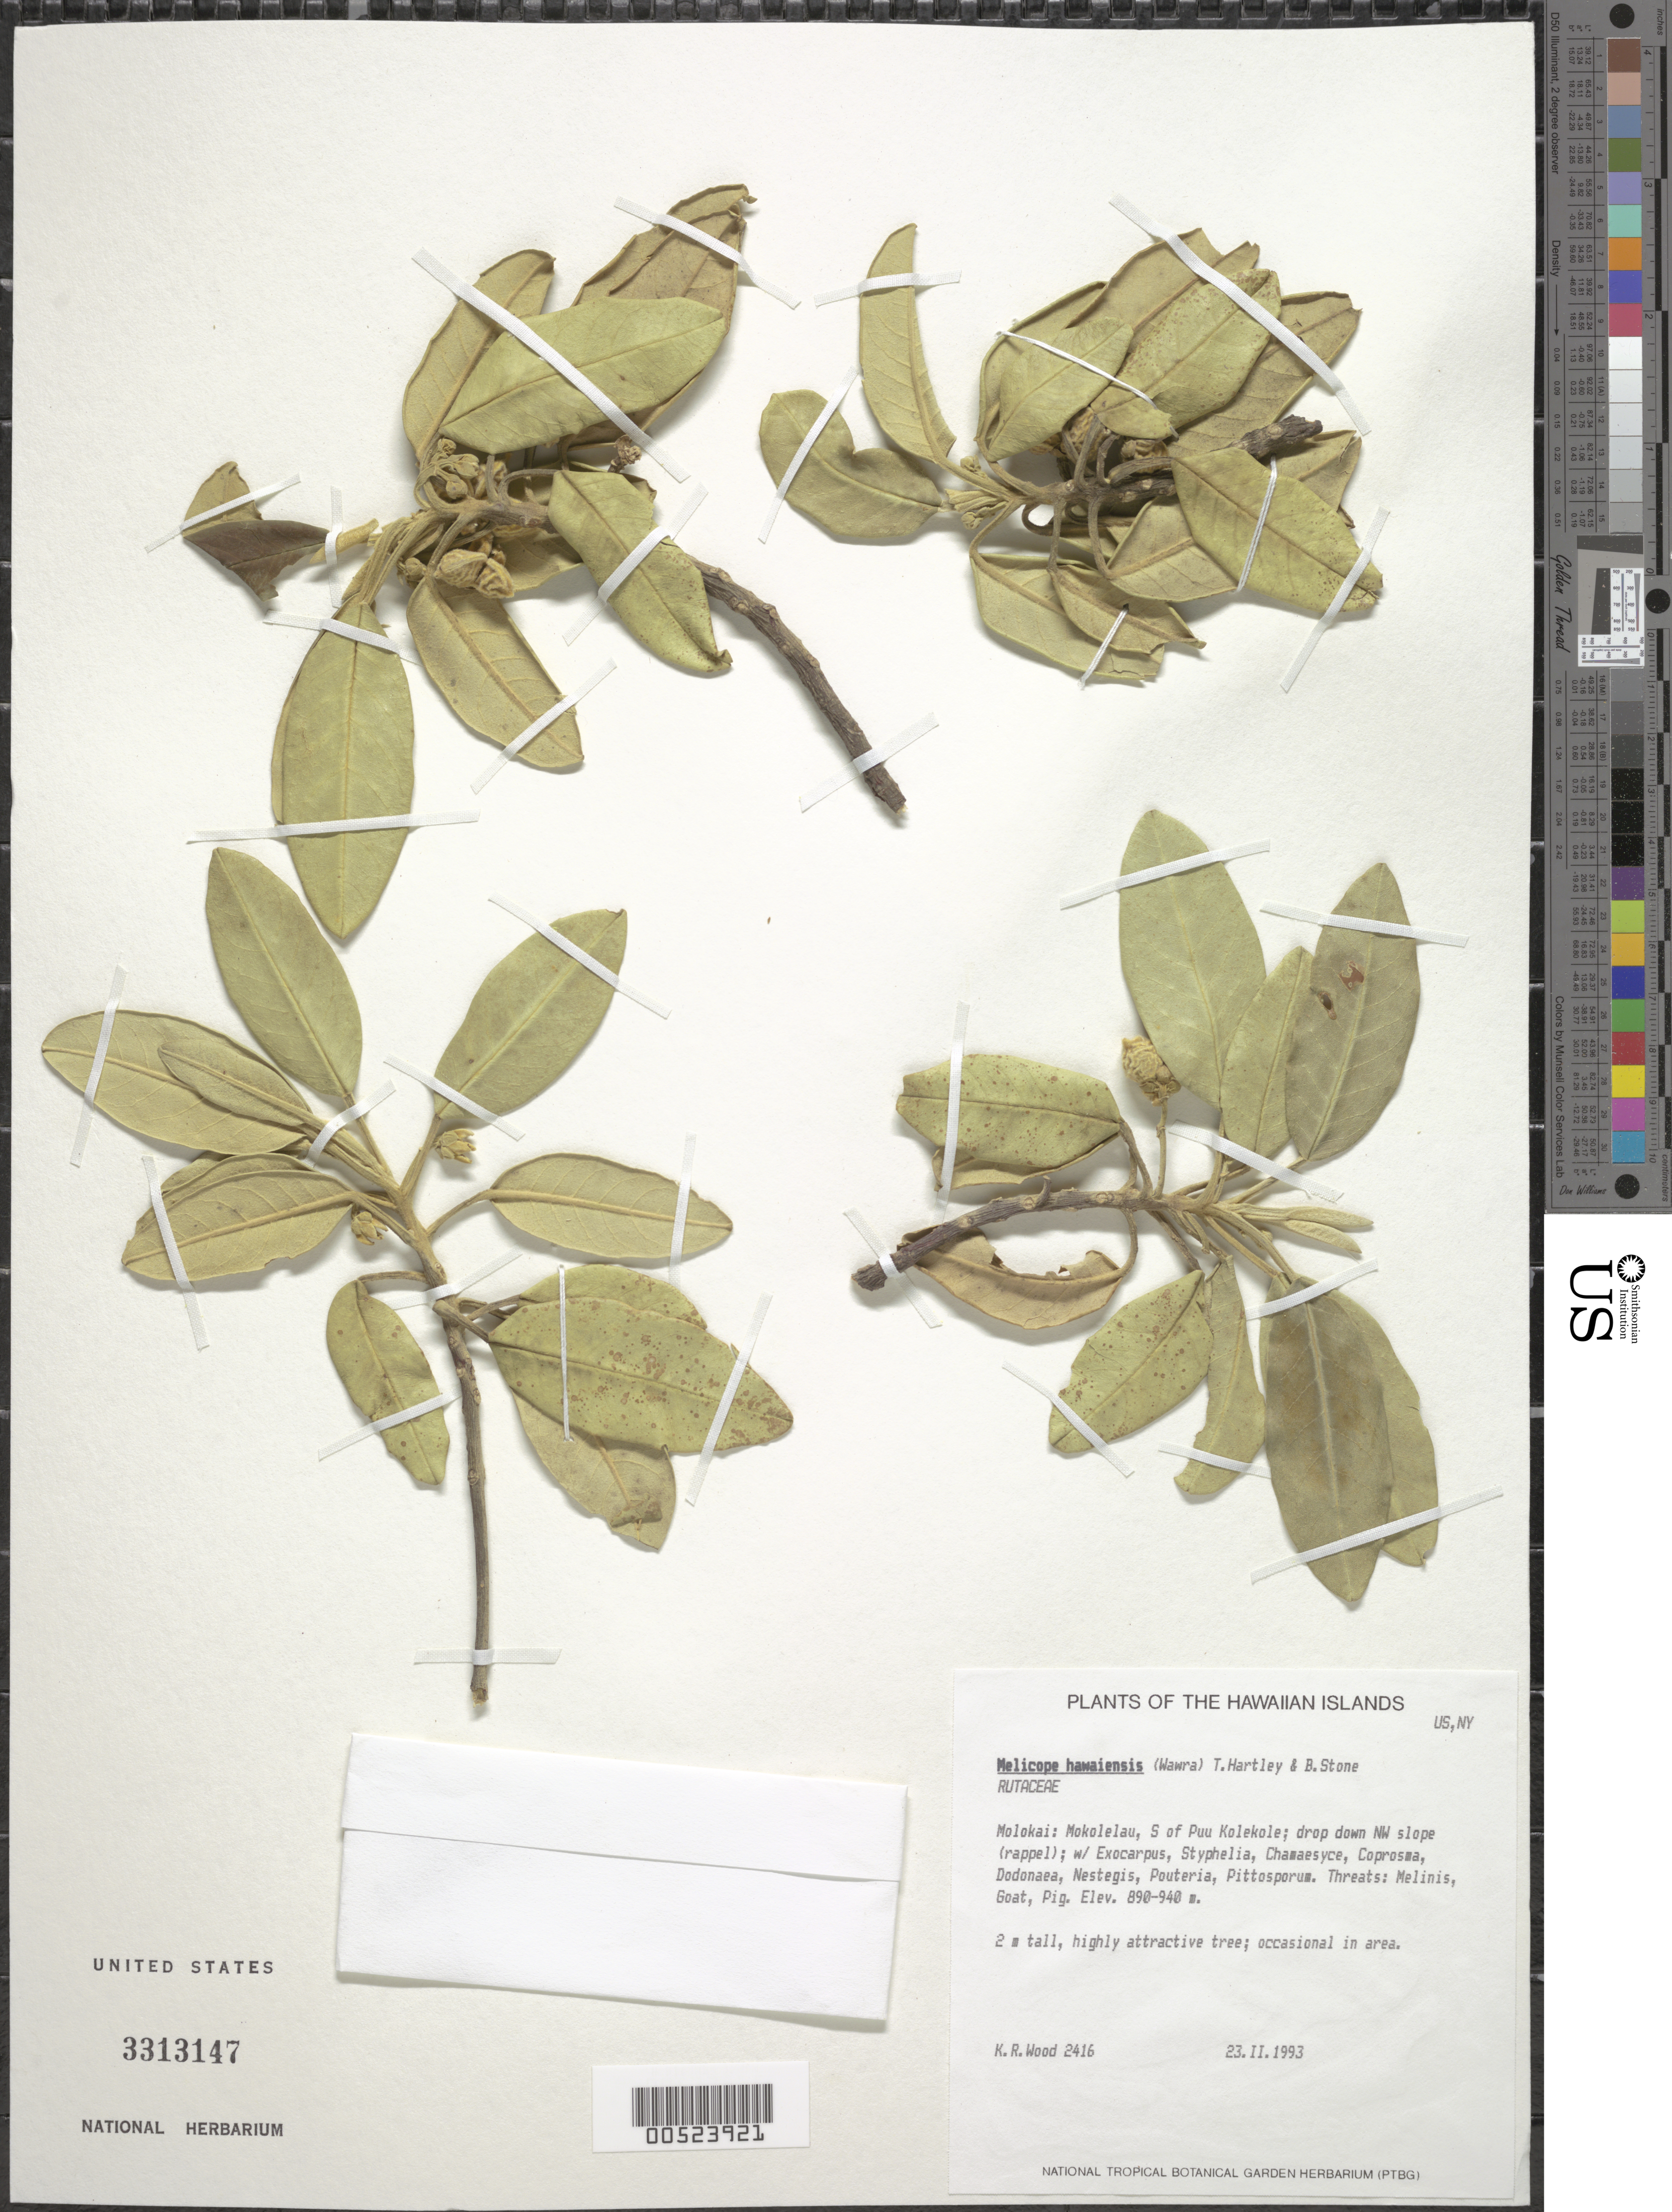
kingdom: Plantae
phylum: Tracheophyta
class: Magnoliopsida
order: Sapindales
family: Rutaceae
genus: Melicope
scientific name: Melicope hawaiensis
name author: (Wawra) T.G. Hartley & B.C. Stone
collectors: K. R. Wood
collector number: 2416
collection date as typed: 23 Feb 1993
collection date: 1993-02-23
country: United States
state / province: Hawaii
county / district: Maui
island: Moloka'i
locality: Mokolelau, S of Puu Kolekole, NW slope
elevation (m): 890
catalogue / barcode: US 3313147